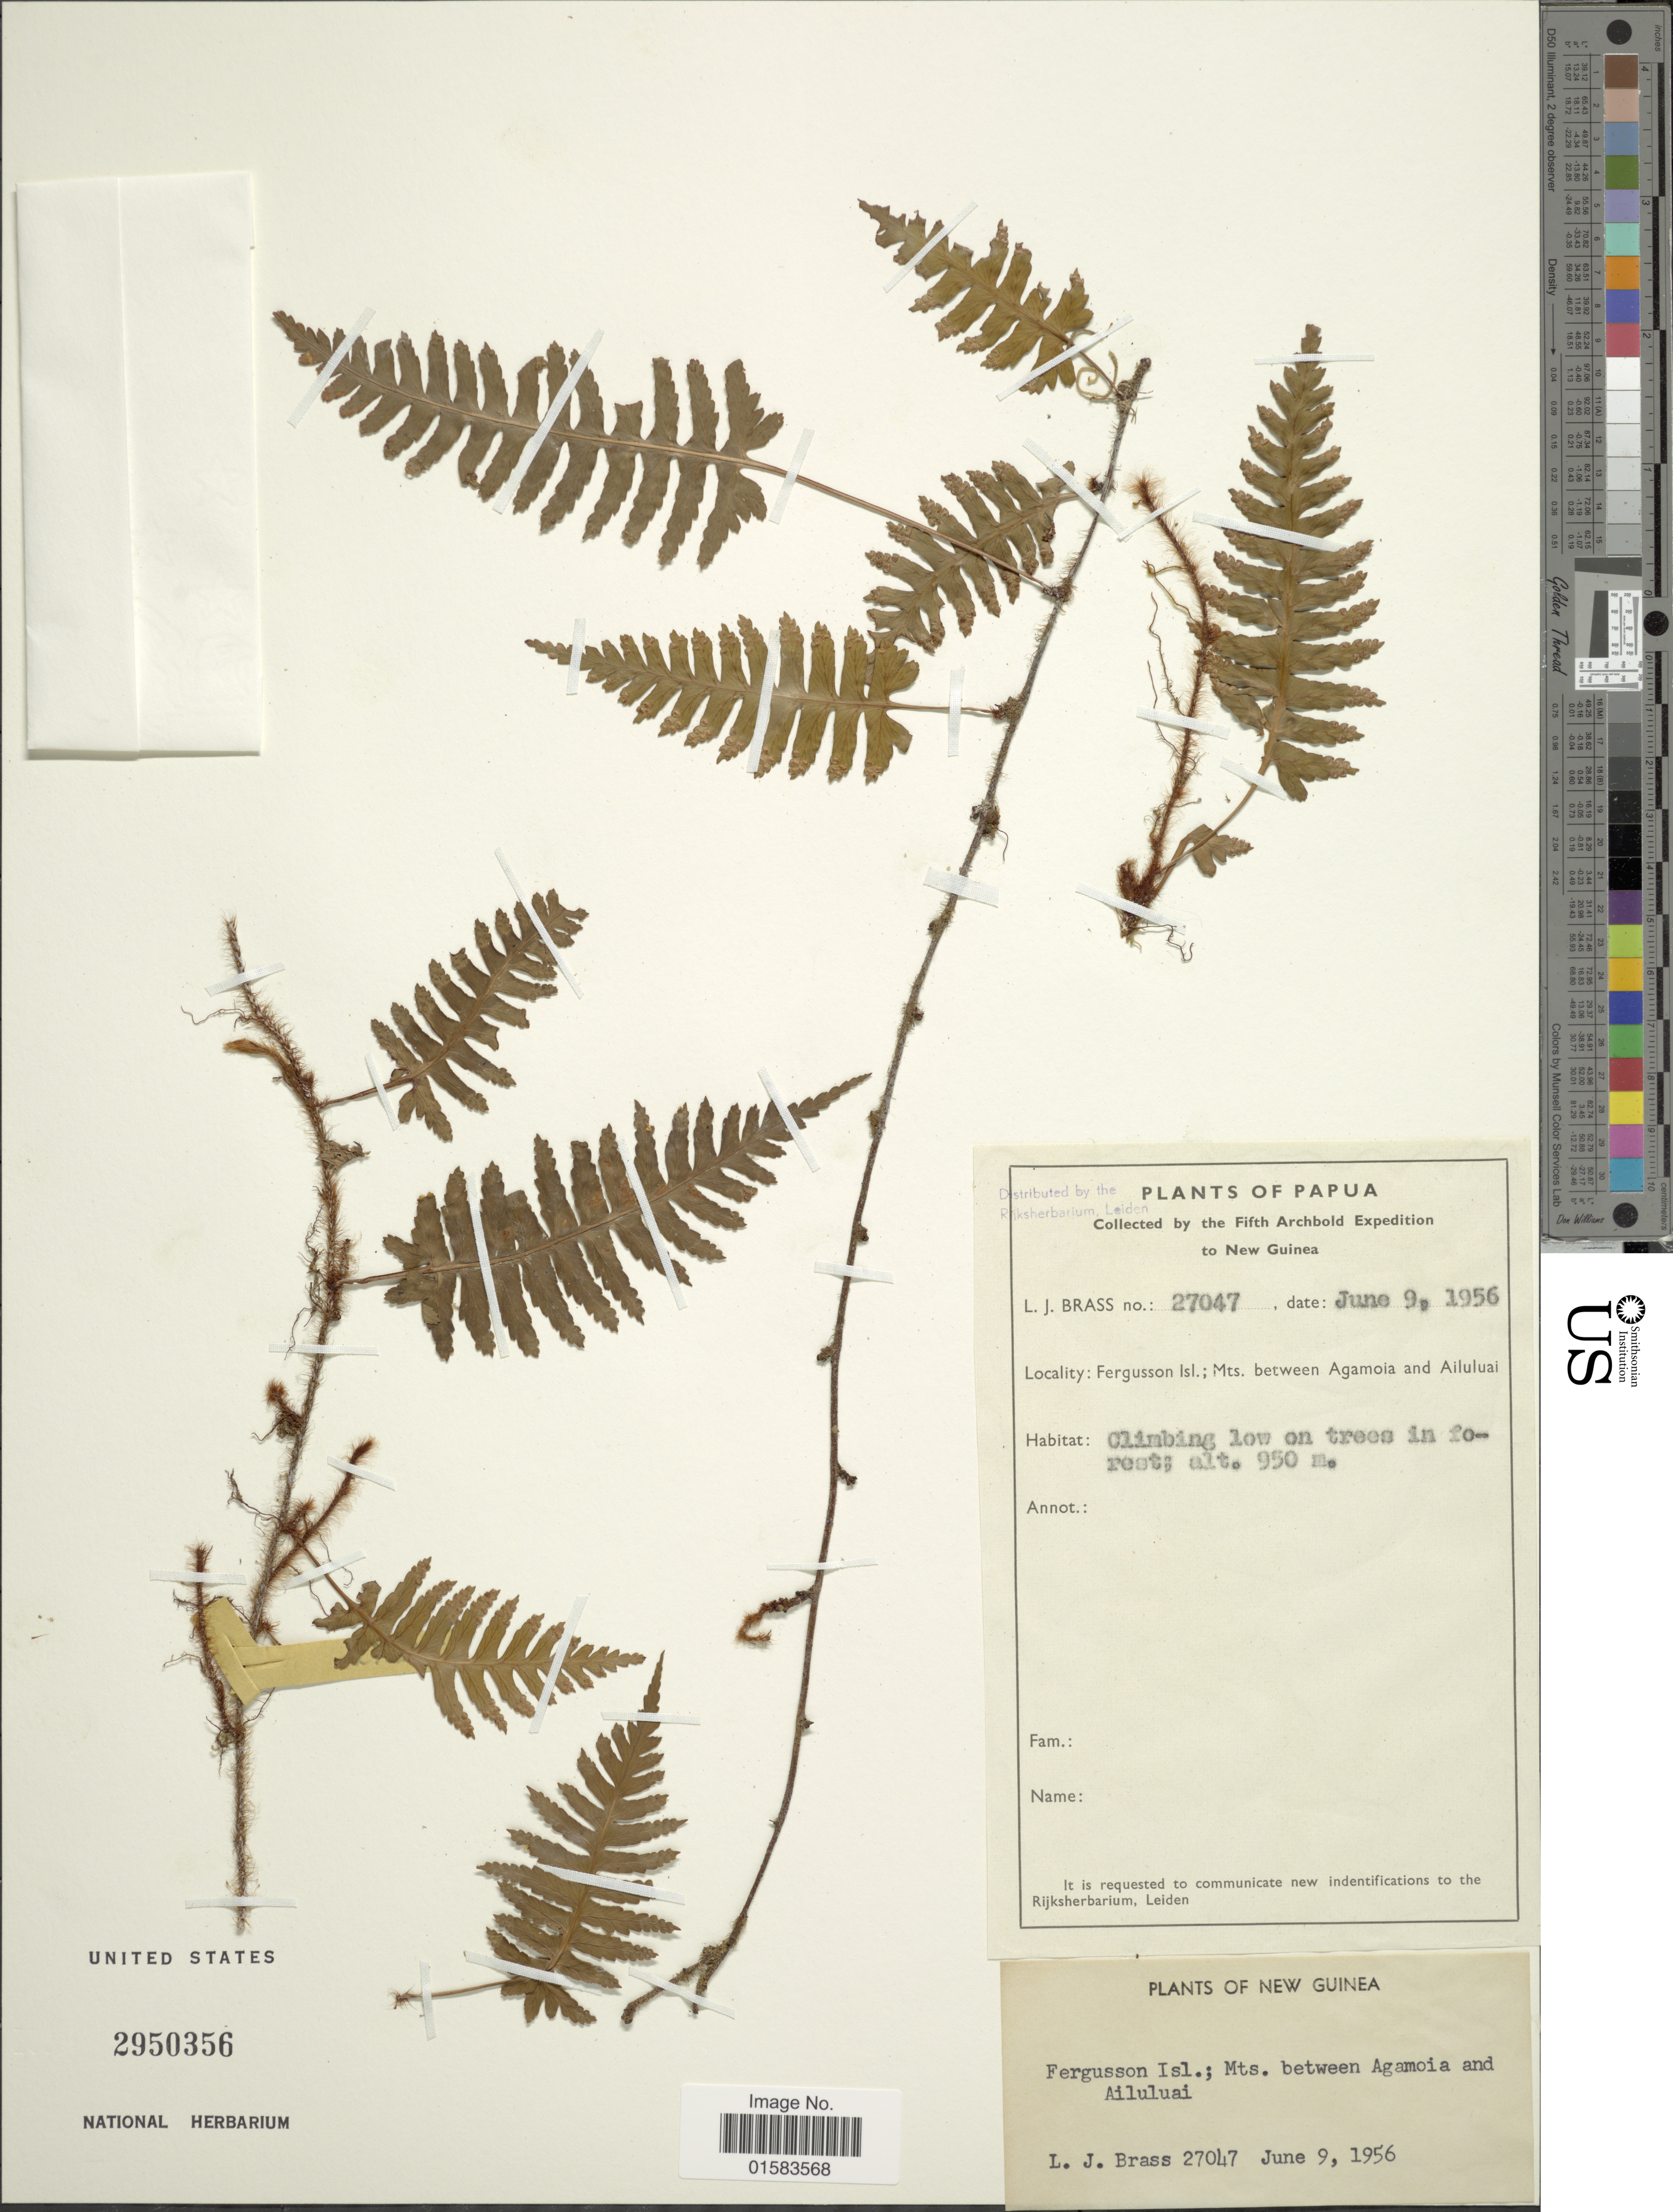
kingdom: Plantae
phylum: Tracheophyta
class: Polypodiopsida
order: Polypodiales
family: Davalliaceae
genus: Davallia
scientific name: Davallia sp.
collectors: L. J. Brass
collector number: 27047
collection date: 1956-06-09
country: Papua New Guinea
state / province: Milne Bay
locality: Fergusson Isl., Mts. Between Agamoia and Ailuluai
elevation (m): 950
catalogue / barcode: US 2950356